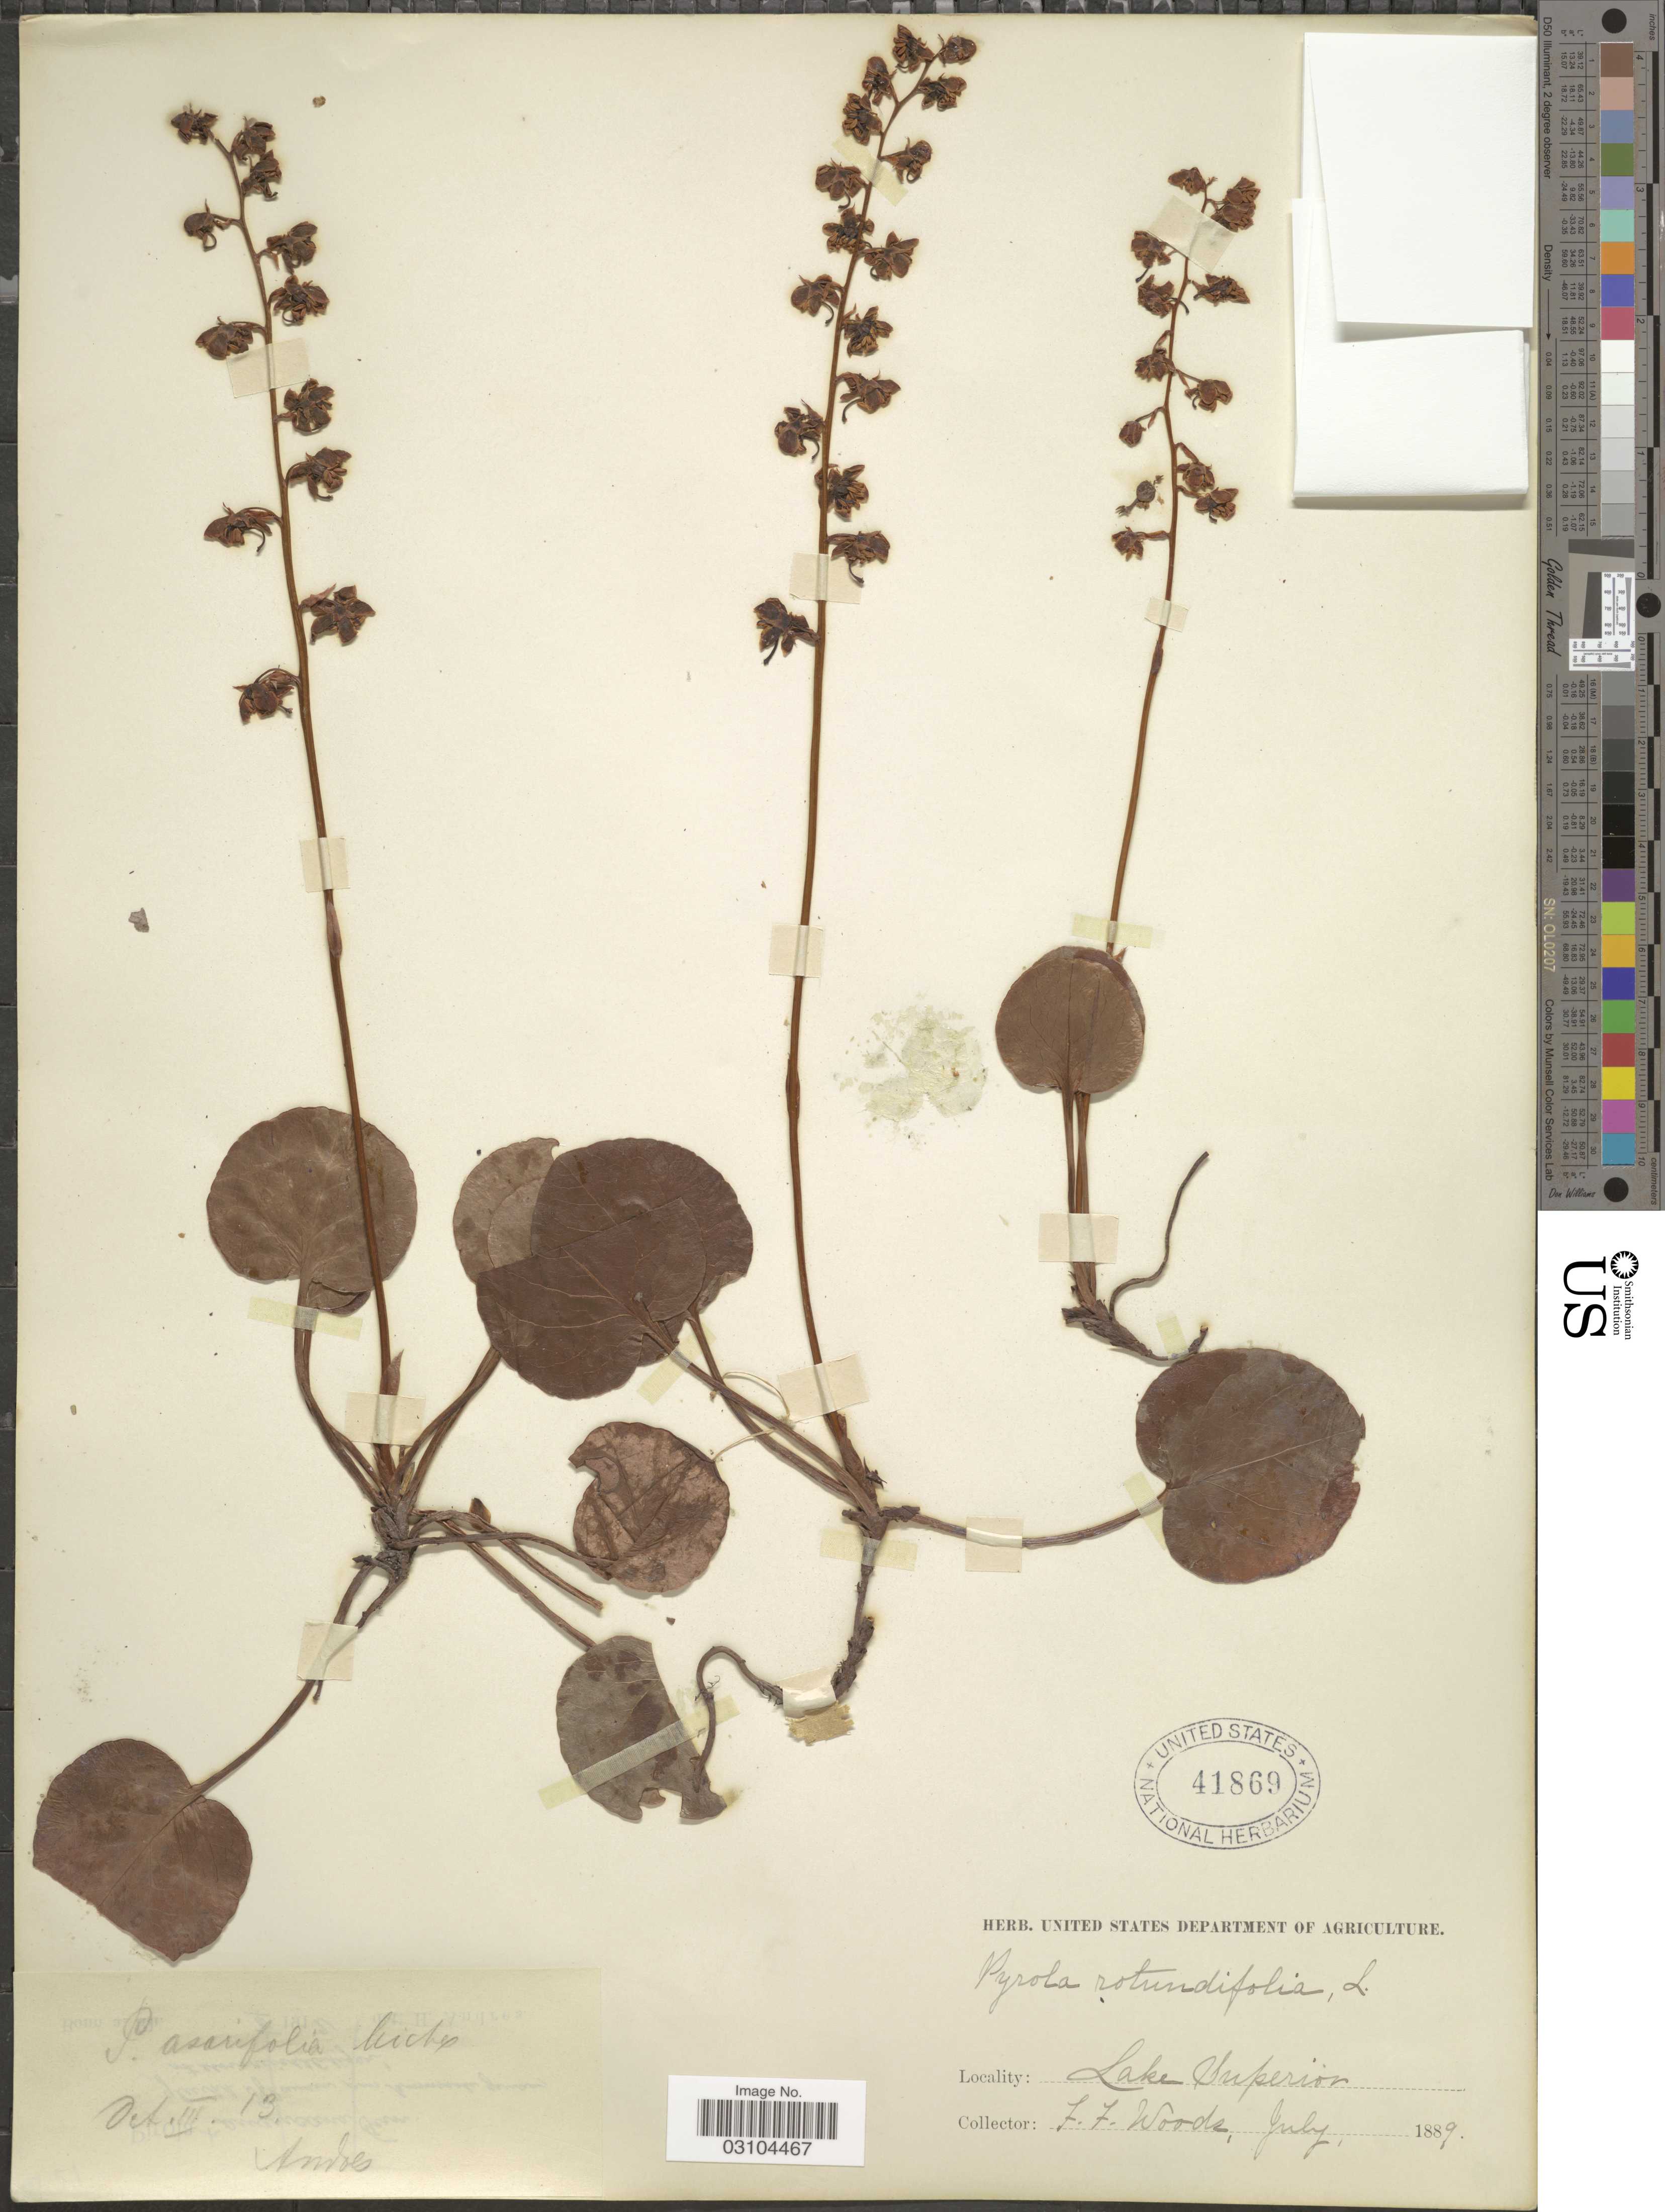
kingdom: Plantae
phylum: Tracheophyta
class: Magnoliopsida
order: Ericales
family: Ericaceae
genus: Pyrola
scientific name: Pyrola rotundifolia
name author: L.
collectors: F. Woods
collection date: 1889-07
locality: Lake Superior. Andoes [interpreted] [unsure placement]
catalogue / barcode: US 41869